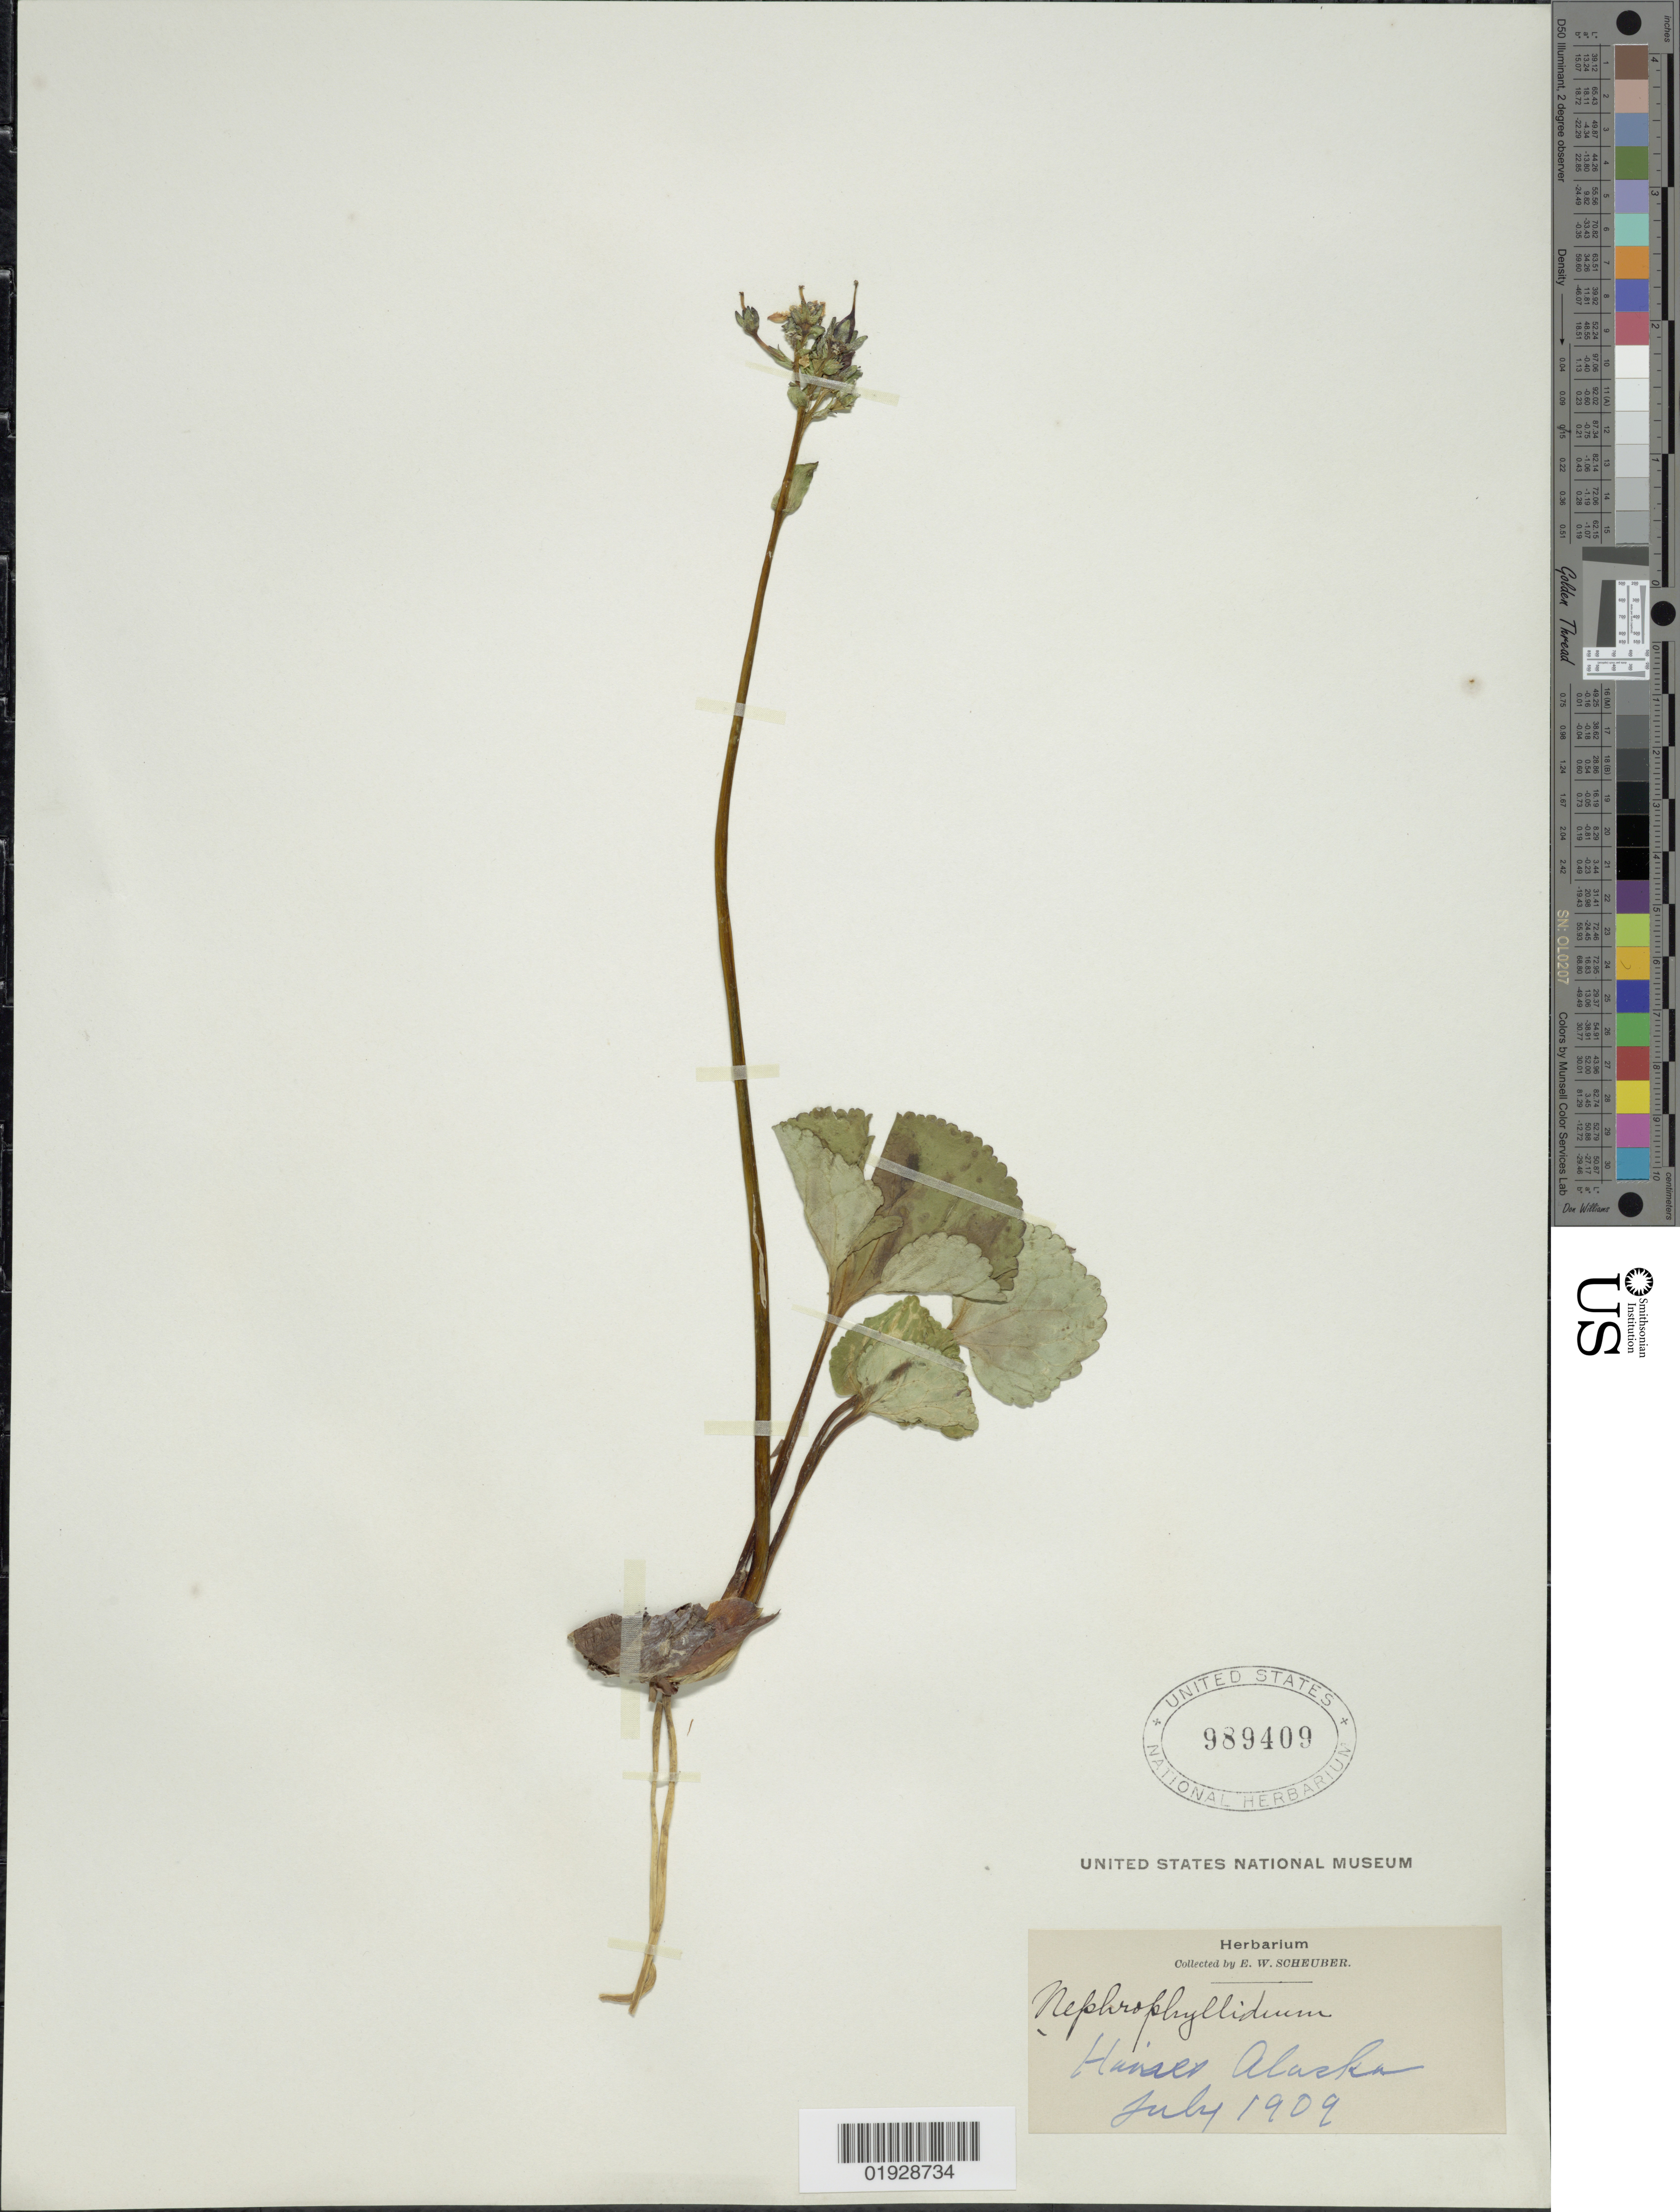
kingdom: Plantae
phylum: Tracheophyta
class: Magnoliopsida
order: Asterales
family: Menyanthaceae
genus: Nephrophyllidium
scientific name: Nephrophyllidium crista-galli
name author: (Menzies ex Hook.) Gilg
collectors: E. Scheuber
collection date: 1909-07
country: United States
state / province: Alaska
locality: Haines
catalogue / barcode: US 989409